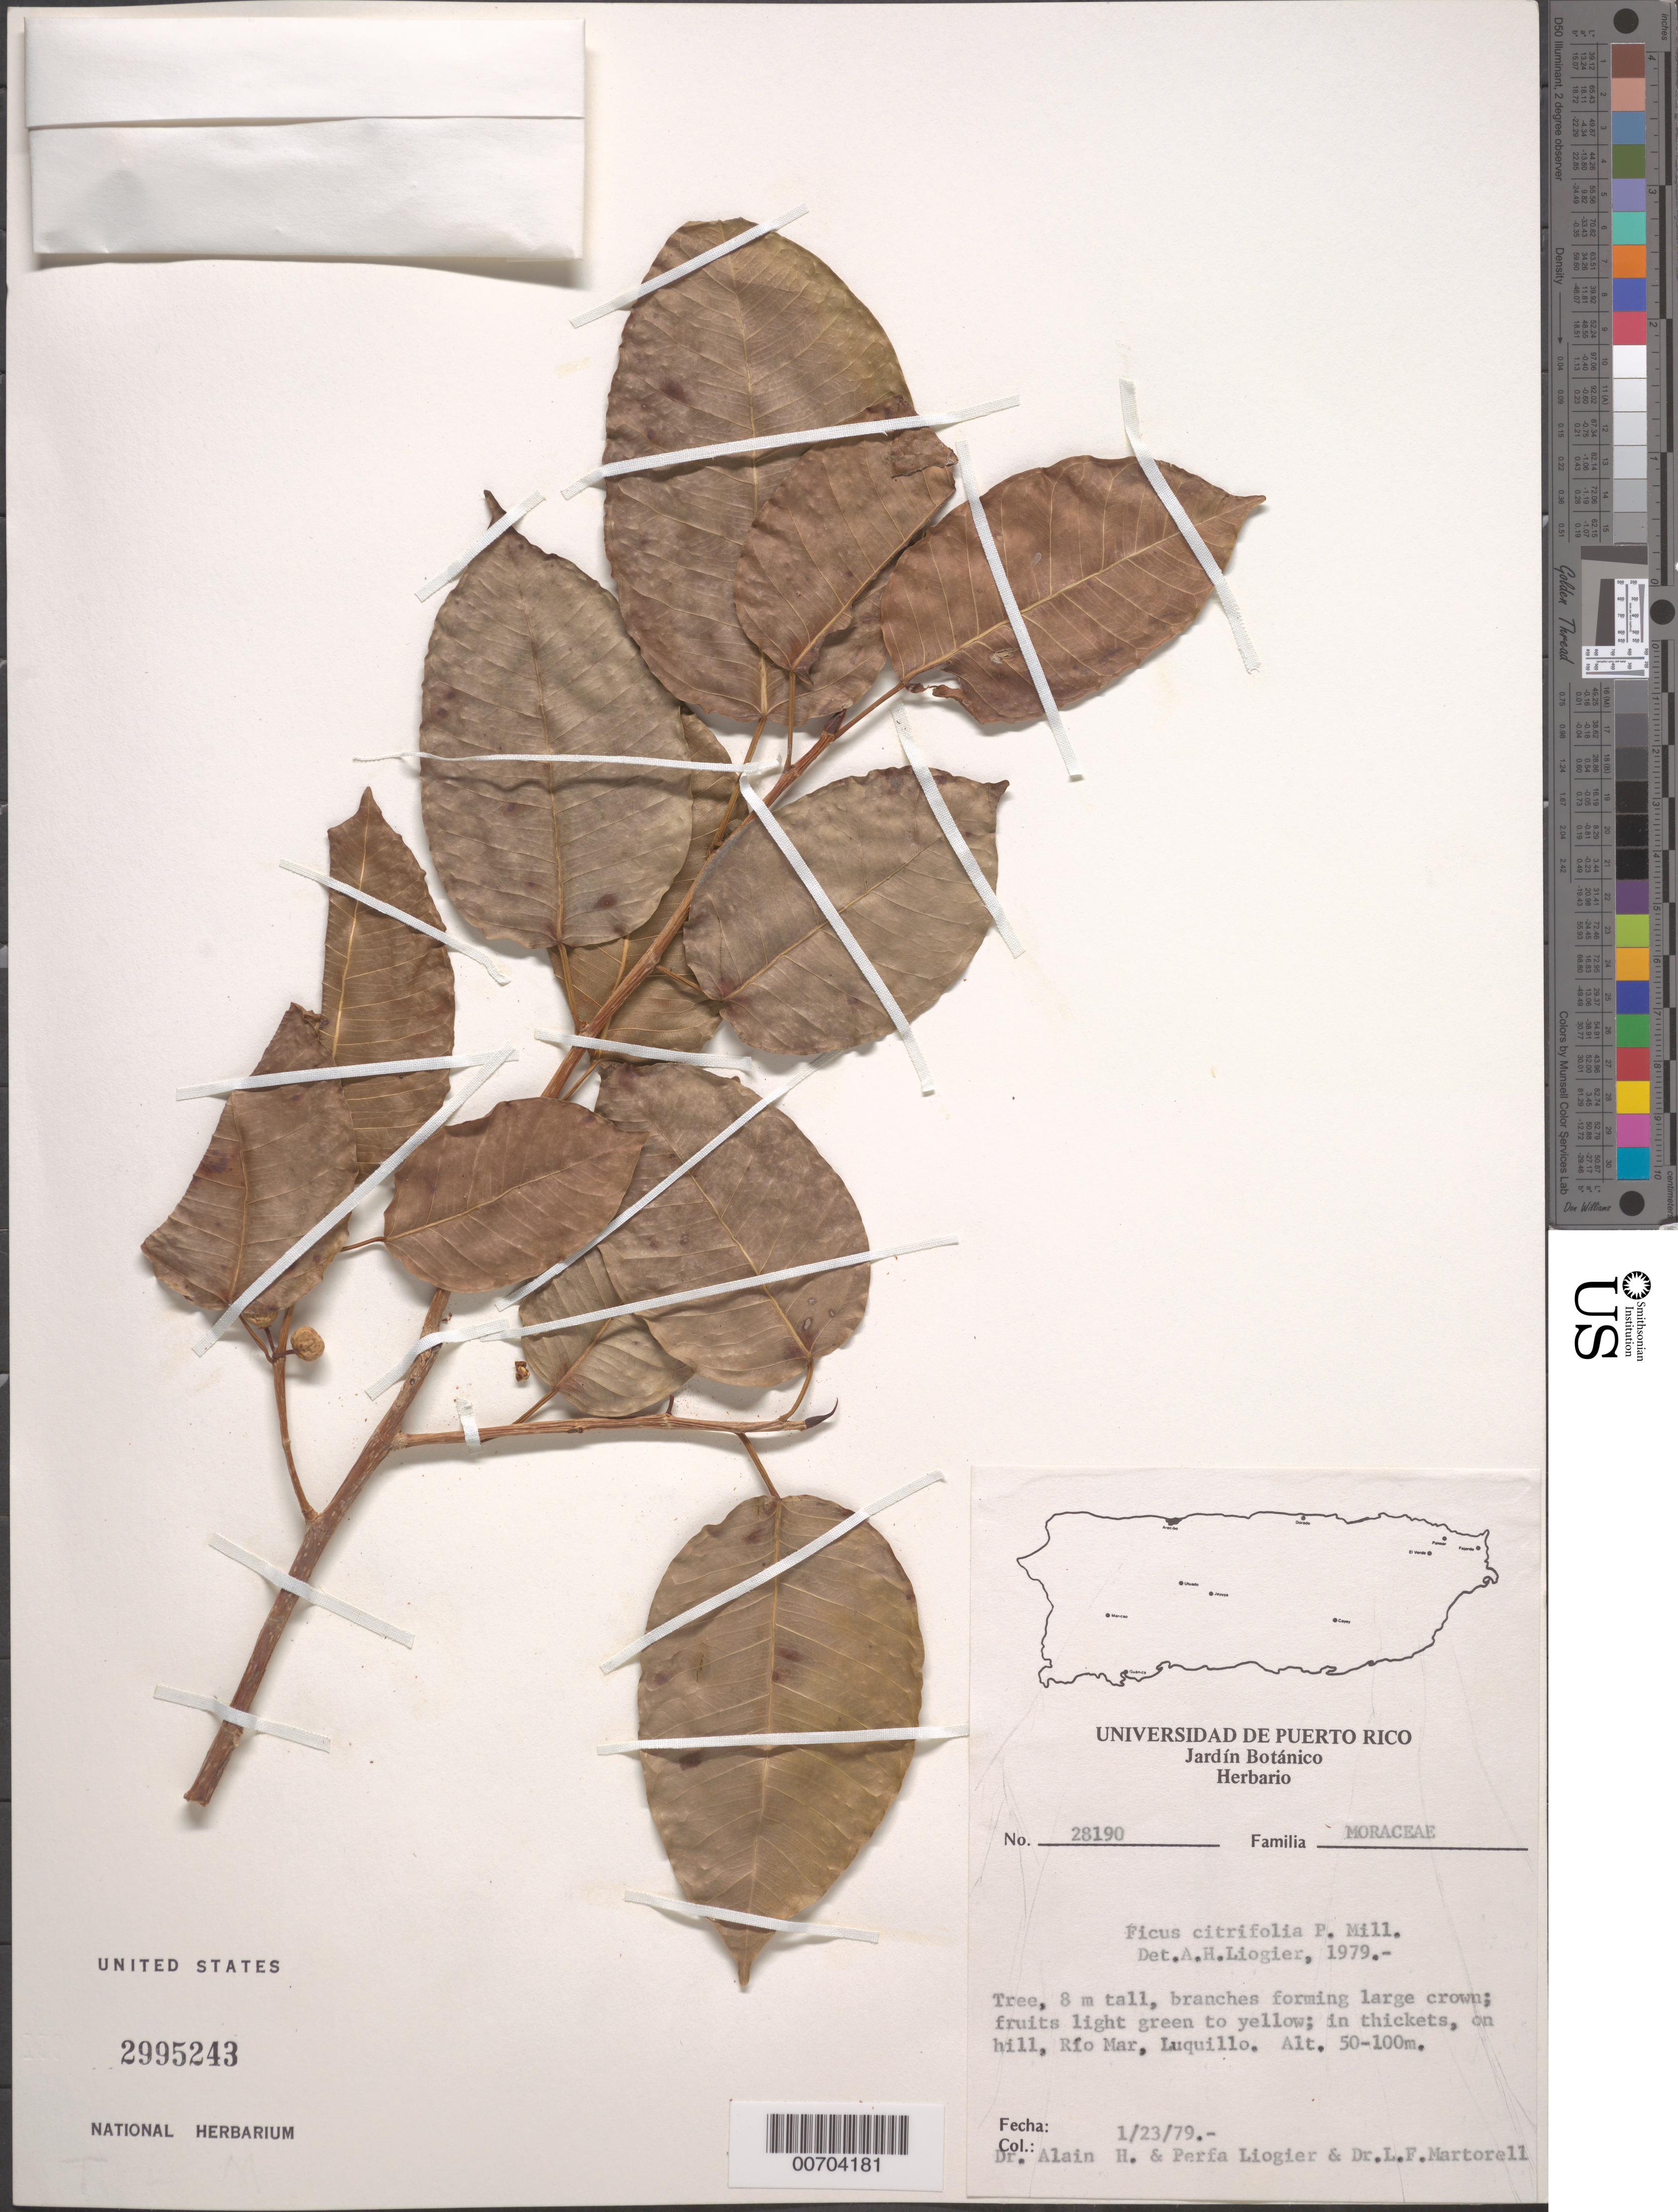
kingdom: Plantae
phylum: Tracheophyta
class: Magnoliopsida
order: Rosales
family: Moraceae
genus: Ficus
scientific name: Ficus citrifolia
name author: Mill.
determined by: Liogier, Alain H.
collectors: A. H. Liogier, M. P. Liogier & L. Martorell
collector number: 28190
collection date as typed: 23 Jan 1979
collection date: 1979-01-23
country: Puerto Rico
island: Greater Antilles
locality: Río Mar, Luquillo.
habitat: In thickets, on hill.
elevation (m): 50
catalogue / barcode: US 2995243